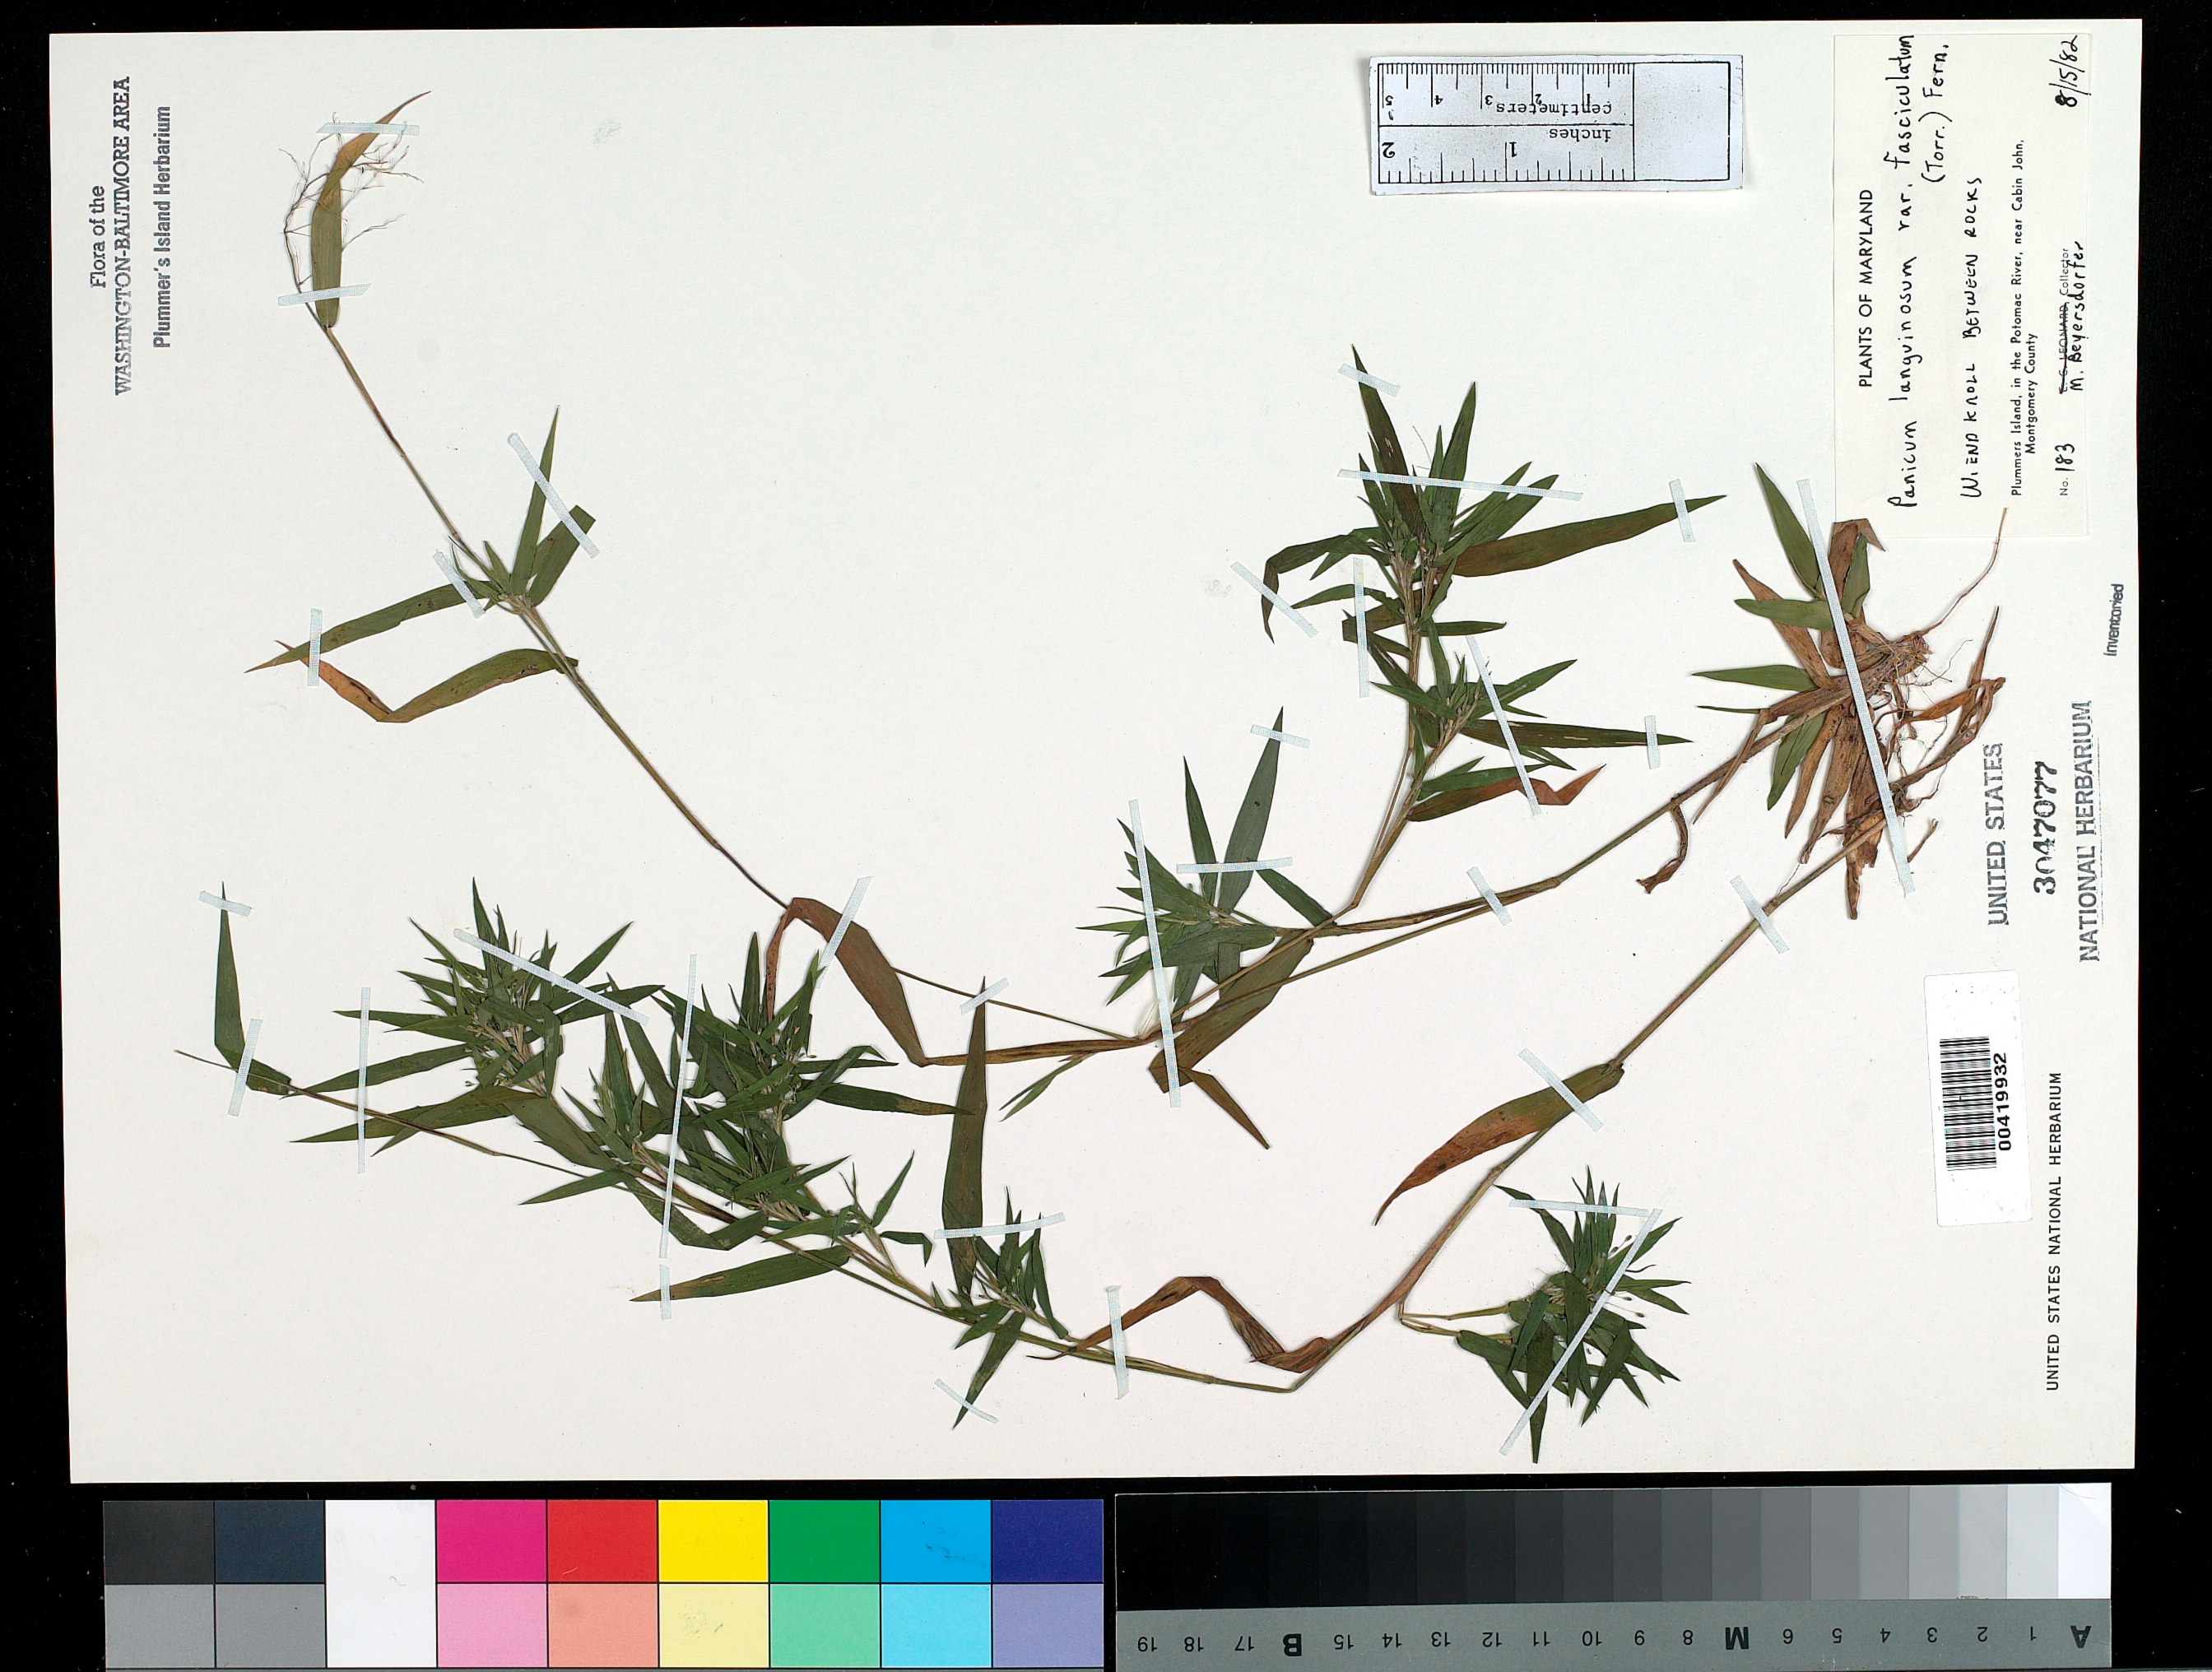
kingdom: Plantae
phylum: Tracheophyta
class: Liliopsida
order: Poales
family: Poaceae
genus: Dichanthelium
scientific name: Dichanthelium acuminatum var. fasciculatum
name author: (Torr.) Freckmann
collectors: M. Beyersdorfer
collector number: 183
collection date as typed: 15 Aug 1982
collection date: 1982-08-15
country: United States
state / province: Maryland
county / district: Montgomery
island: Plummers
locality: Plummer's Island; west end knoll C. & O. Canal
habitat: Between rocks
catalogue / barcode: US 3047077